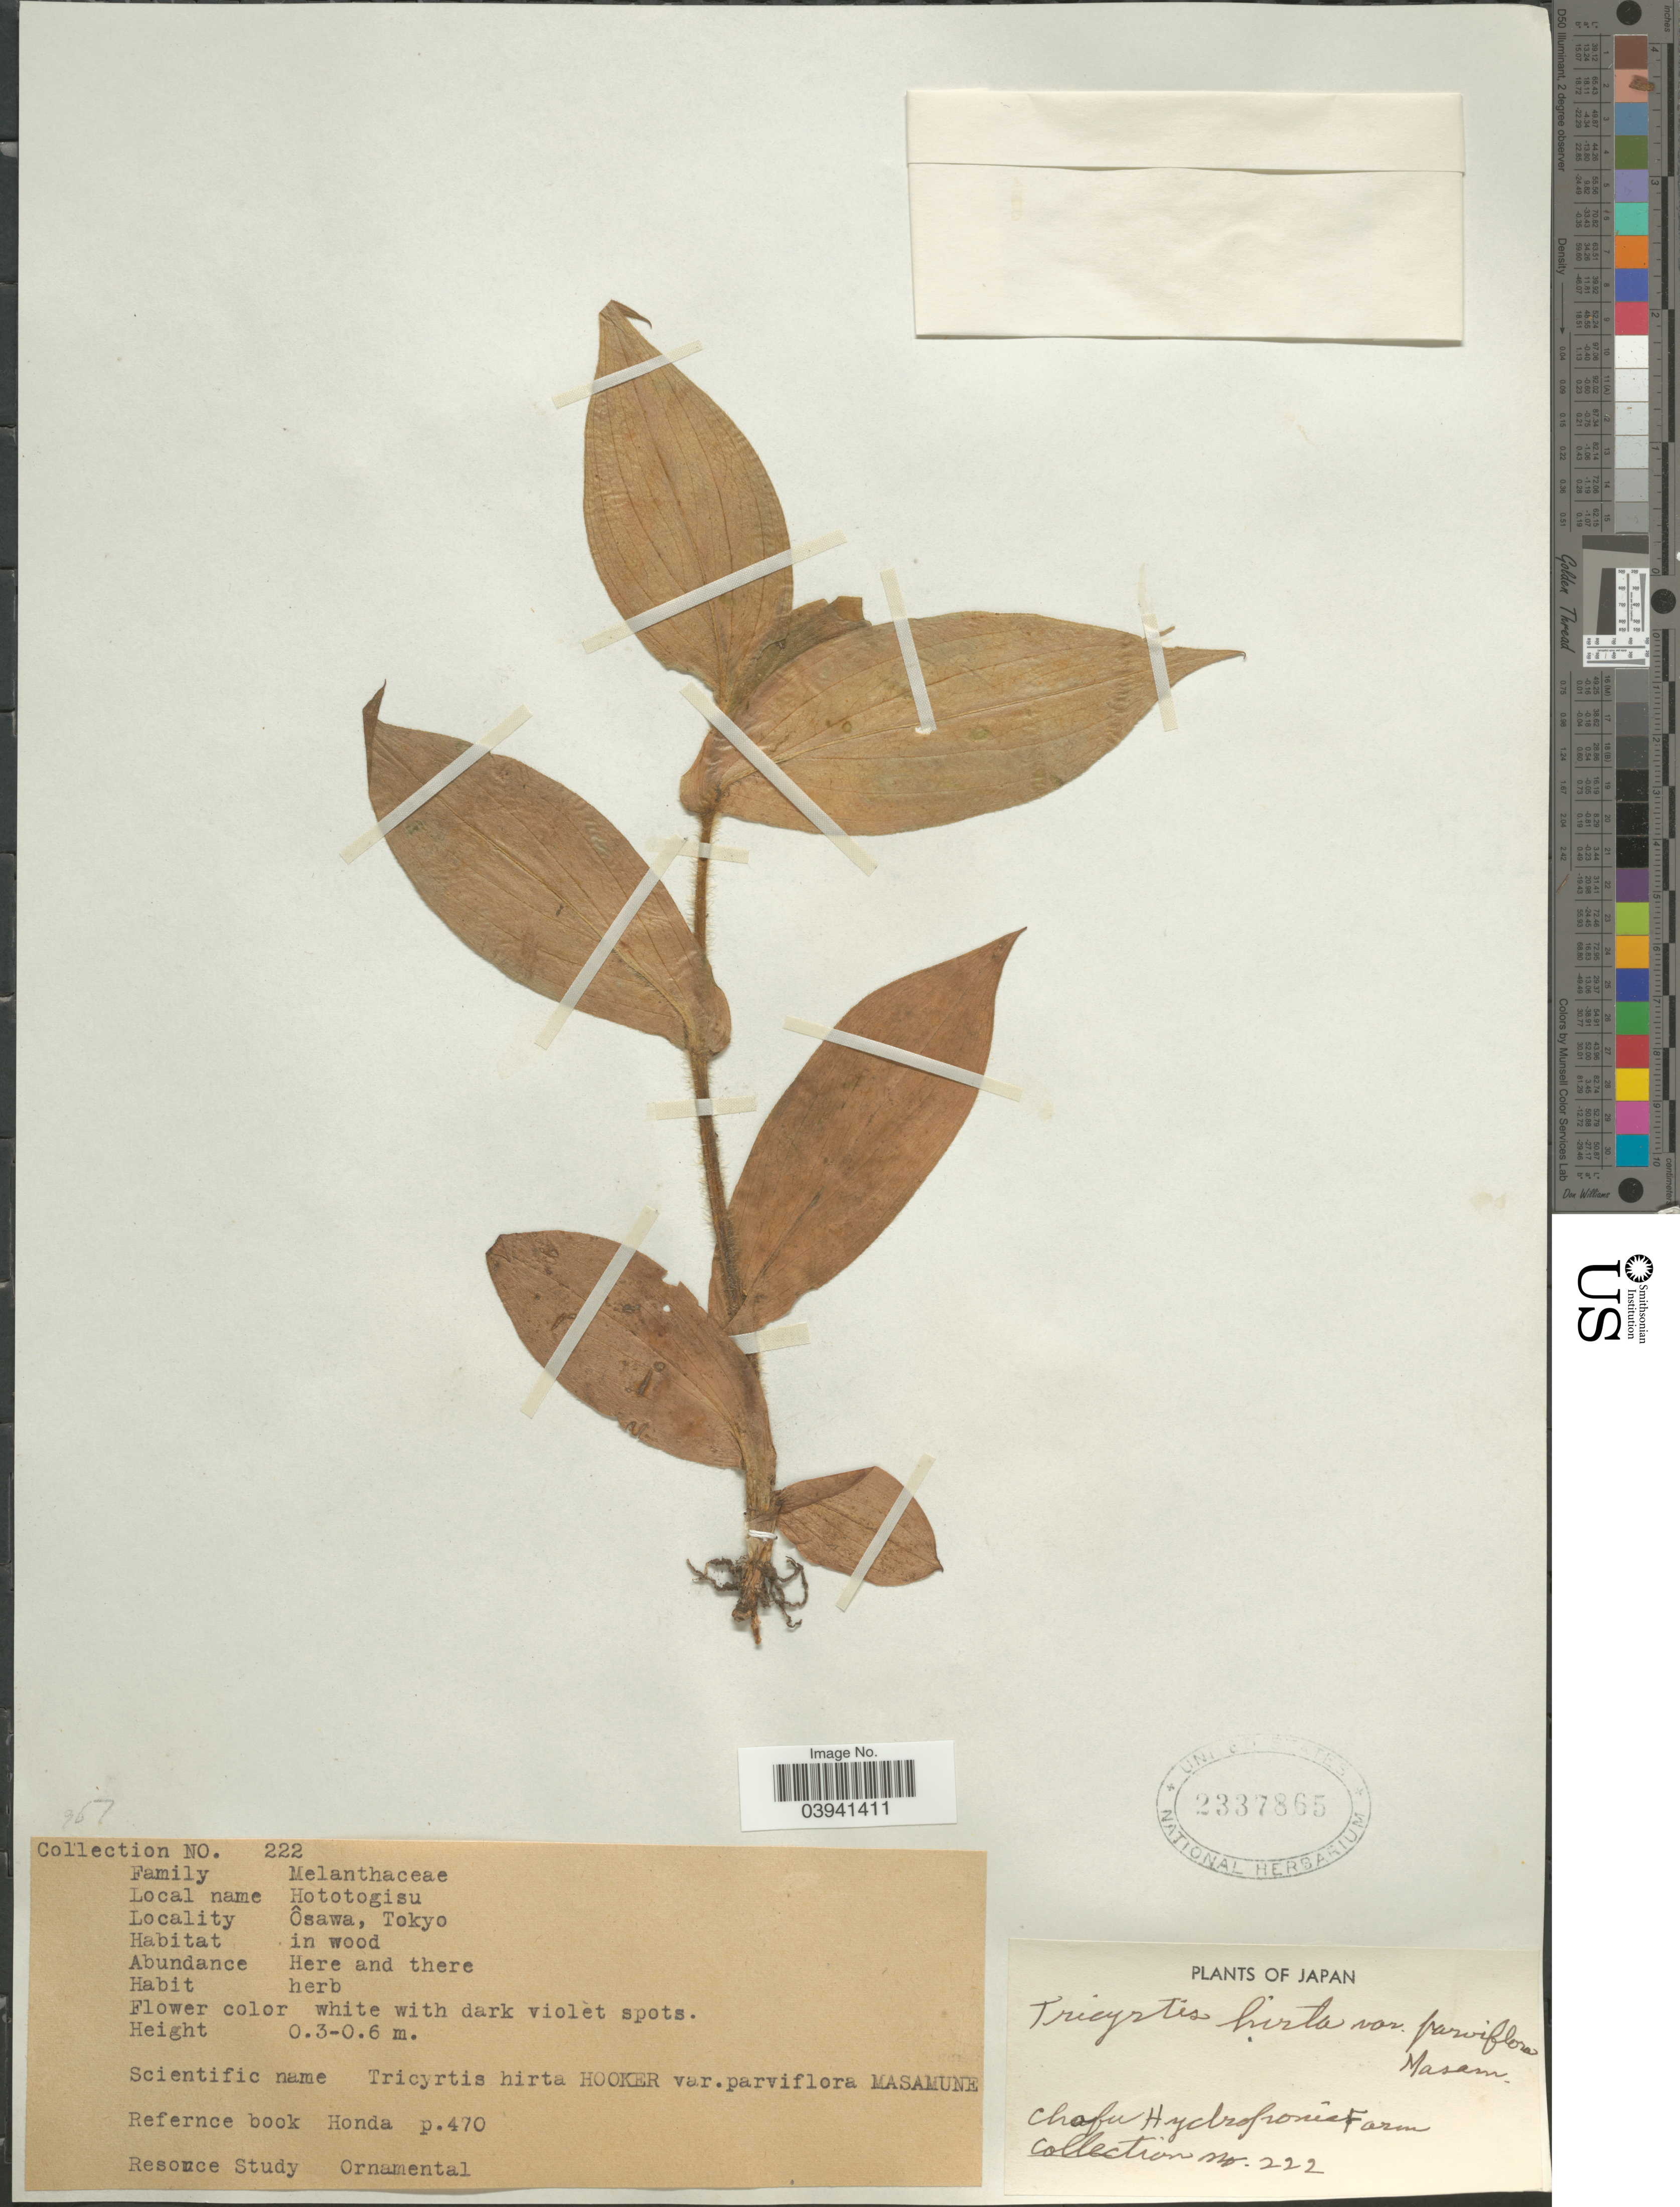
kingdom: Plantae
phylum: Tracheophyta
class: Liliopsida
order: Liliales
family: Liliaceae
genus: Tricyrtis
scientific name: Tricyrtis hirta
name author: (Thunb.) Hook.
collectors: Chofu Hydrofonic Farm School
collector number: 222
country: Japan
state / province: Tokyo, Federal City of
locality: Ôsawa.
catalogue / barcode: US 2337865